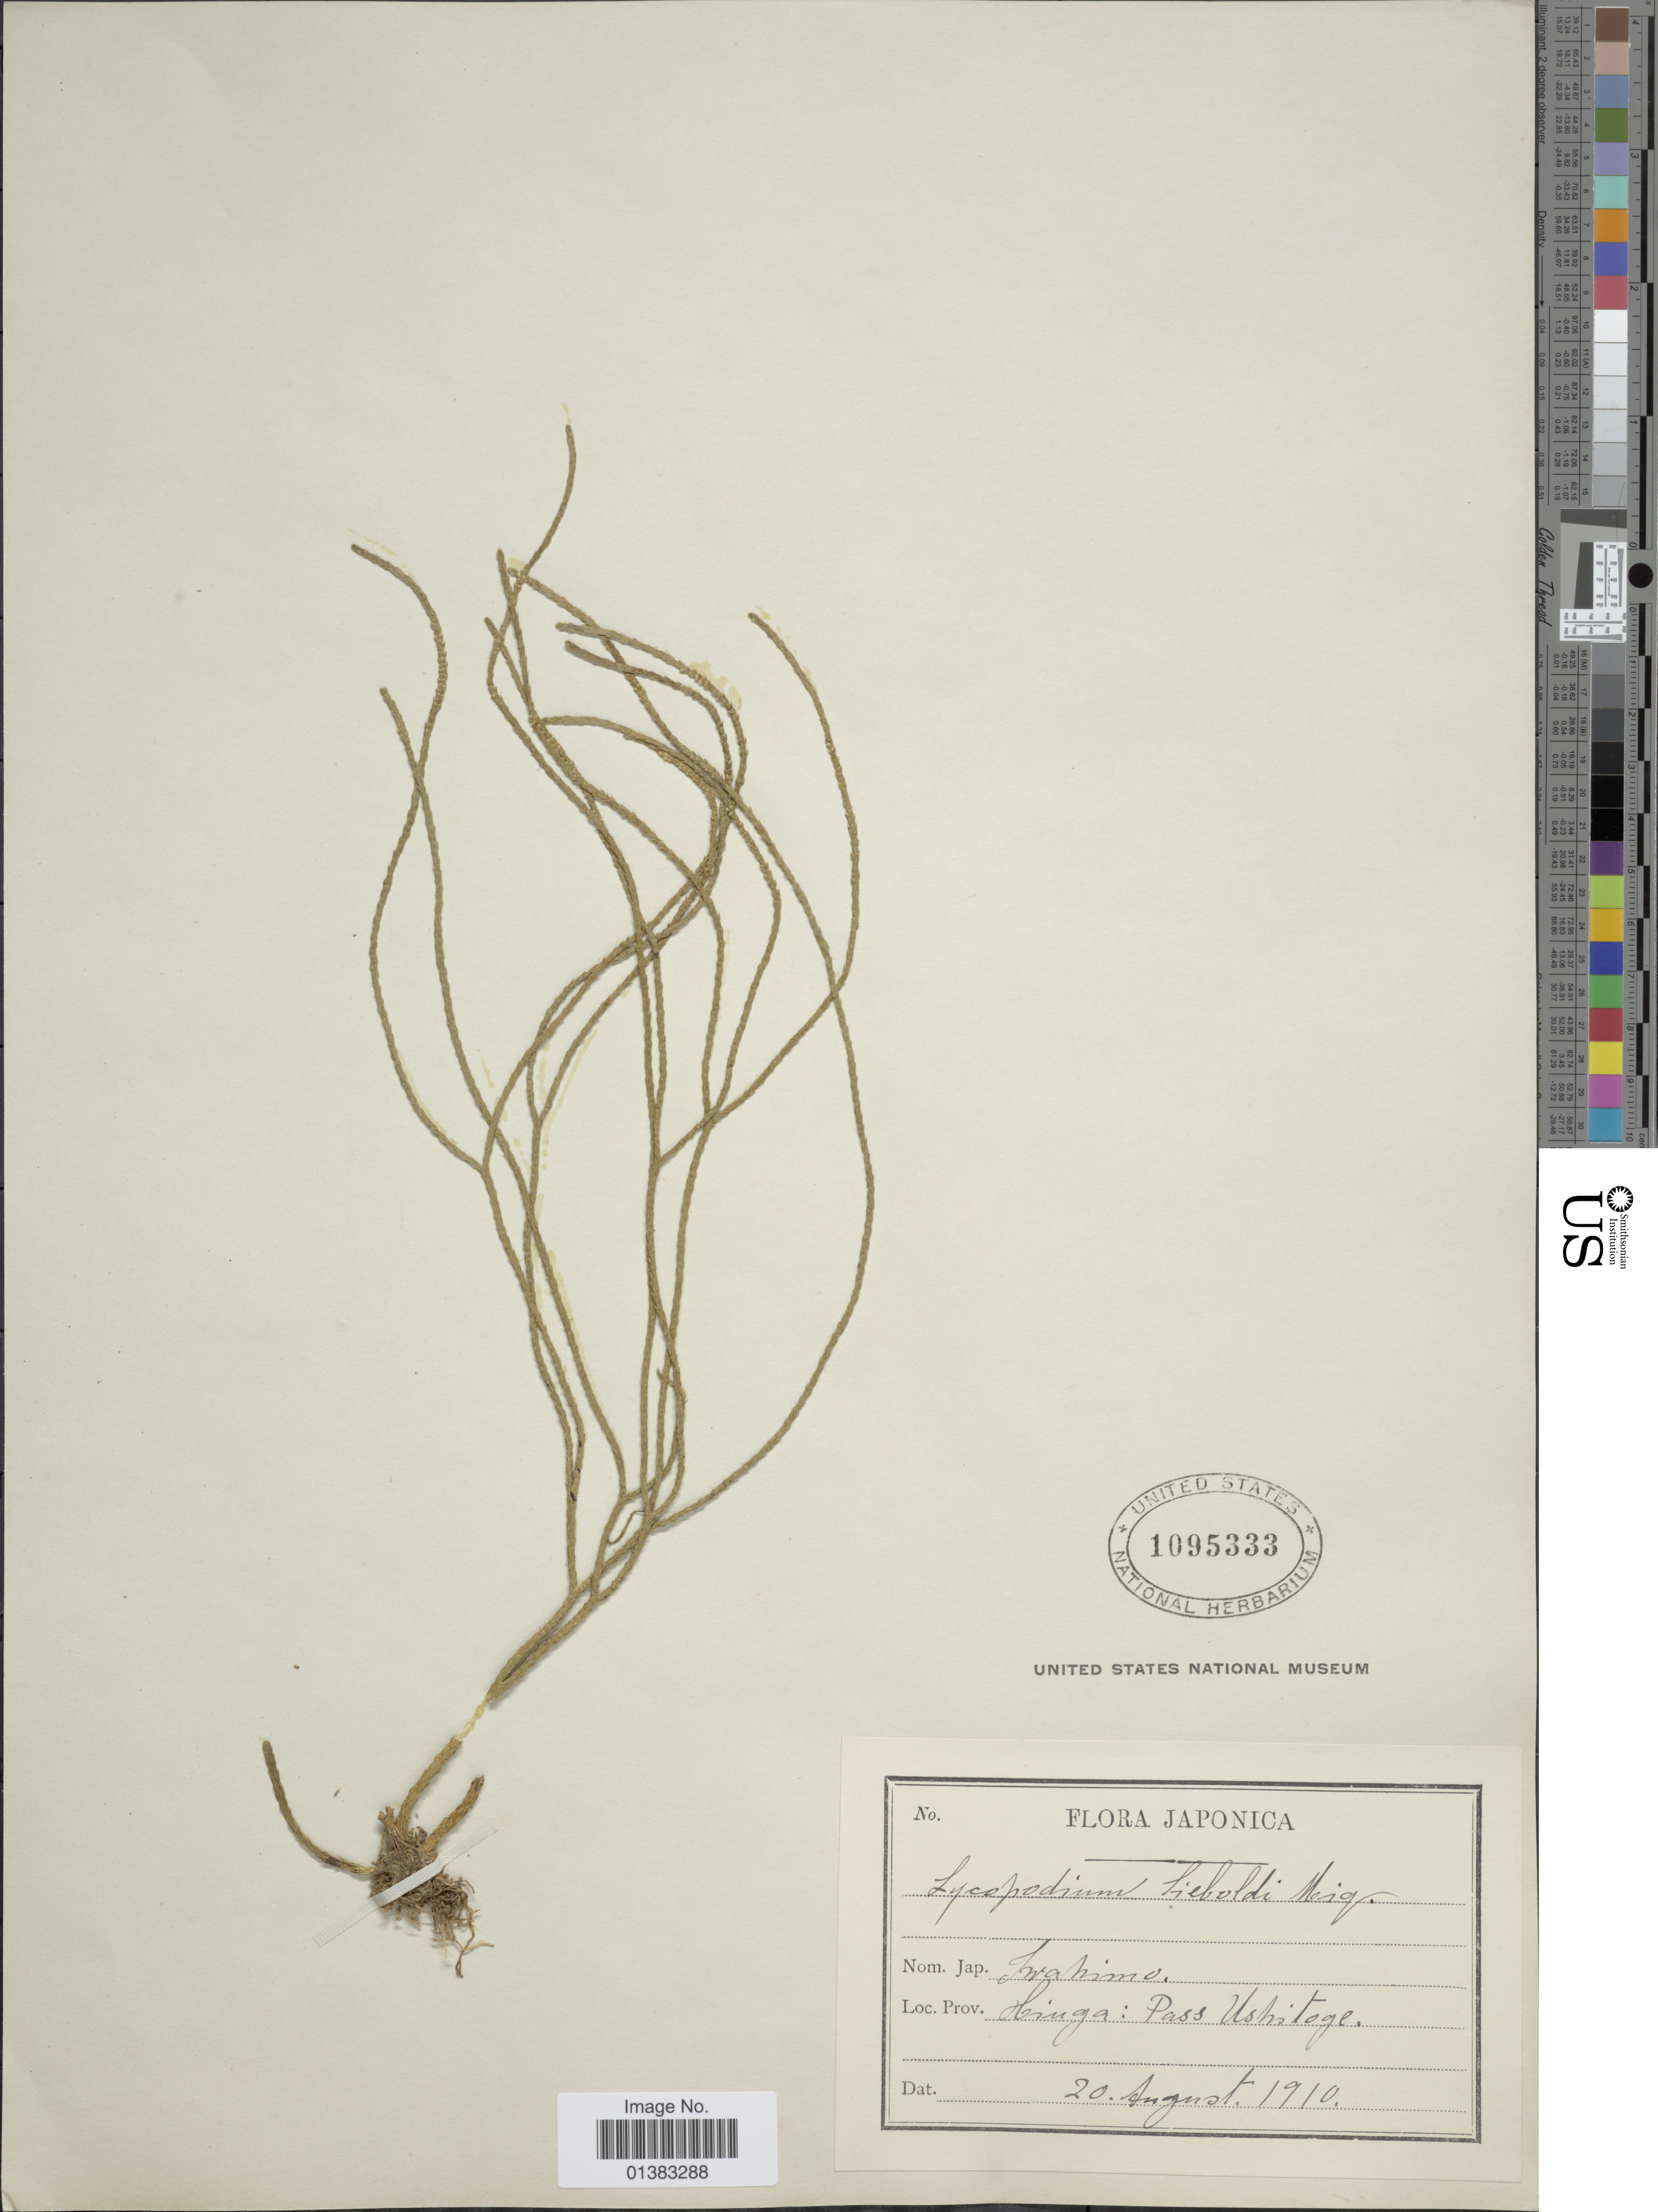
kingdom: Plantae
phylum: Tracheophyta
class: Lycopodiopsida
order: Lycopodiales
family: Lycopodiaceae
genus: Phlegmariurus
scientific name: Phlegmariurus sieboldii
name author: (Miq.) Ching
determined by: Field, A. R.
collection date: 1910-08-20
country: Japan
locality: Hinga: Pass Ushitoge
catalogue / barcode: US 1095333